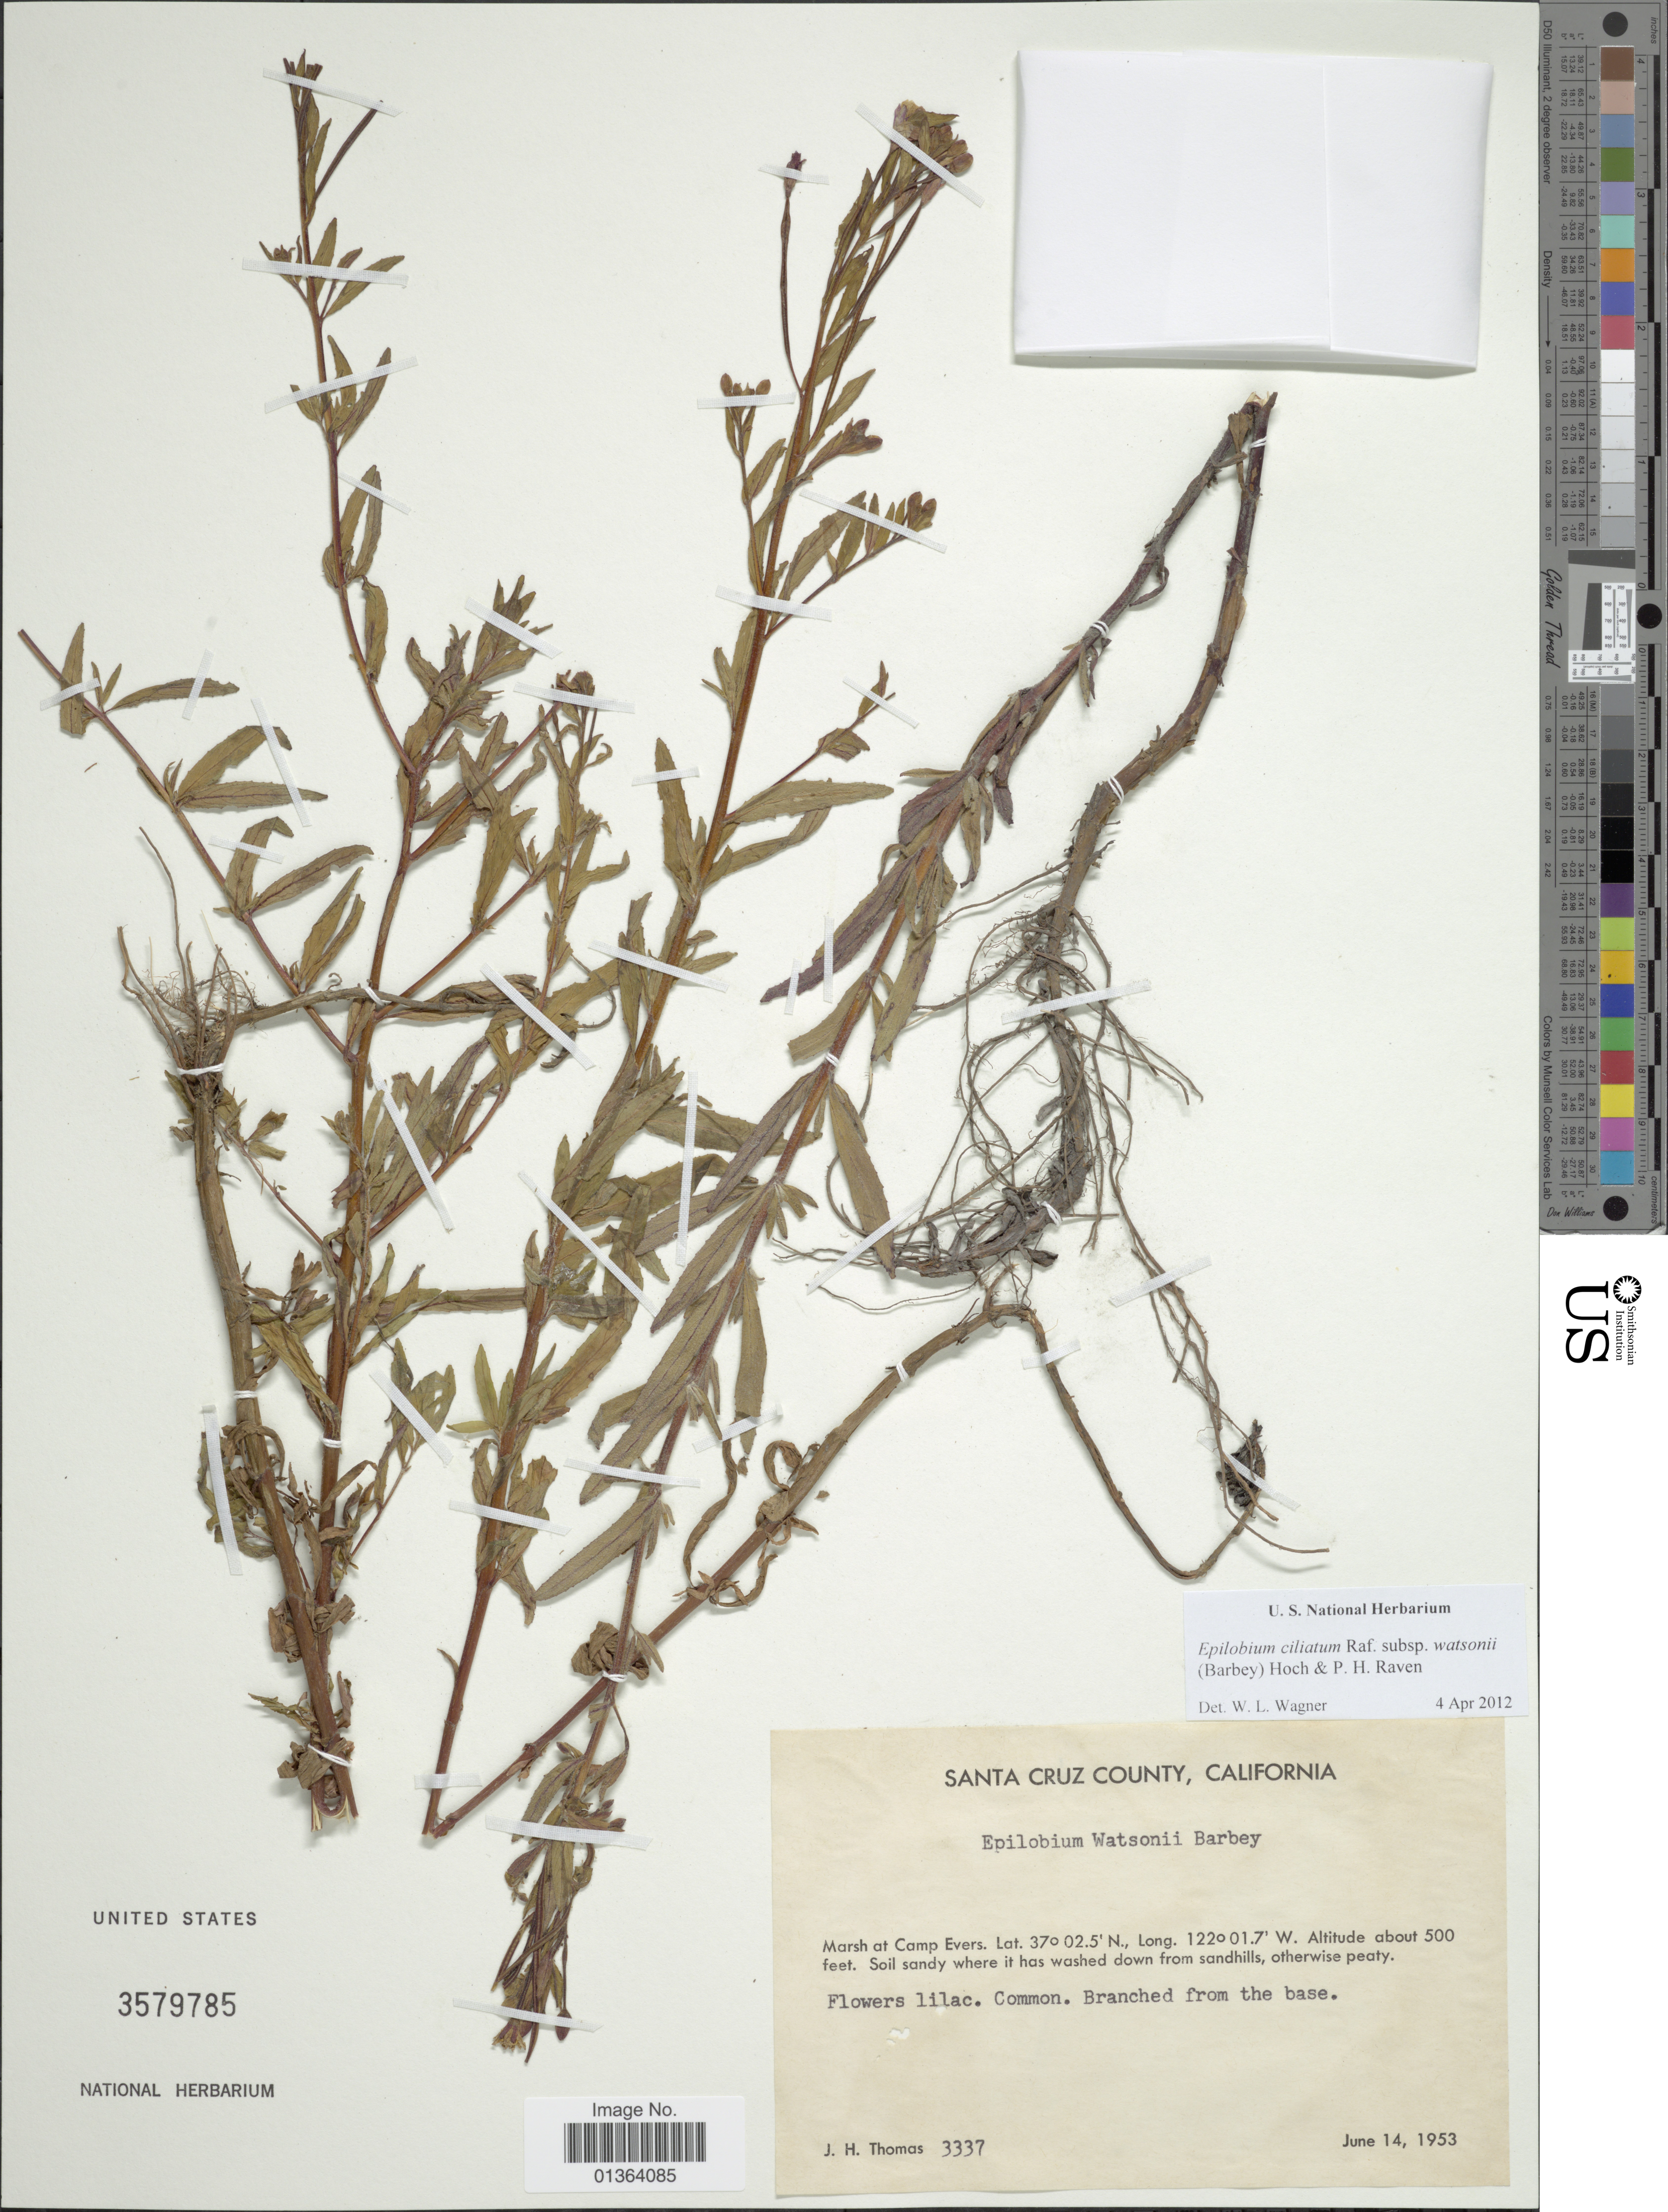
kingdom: Plantae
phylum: Tracheophyta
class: Magnoliopsida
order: Myrtales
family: Onagraceae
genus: Epilobium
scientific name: Epilobium ciliatum subsp. watsonii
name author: (Barbey) Hoch & P.H. Raven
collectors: J. H. Thomas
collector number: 3337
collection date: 1953-06-14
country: United States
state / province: California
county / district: Santa Cruz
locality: Santa Cruz County. Marsh at Camp Evers.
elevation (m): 152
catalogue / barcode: US 3579785